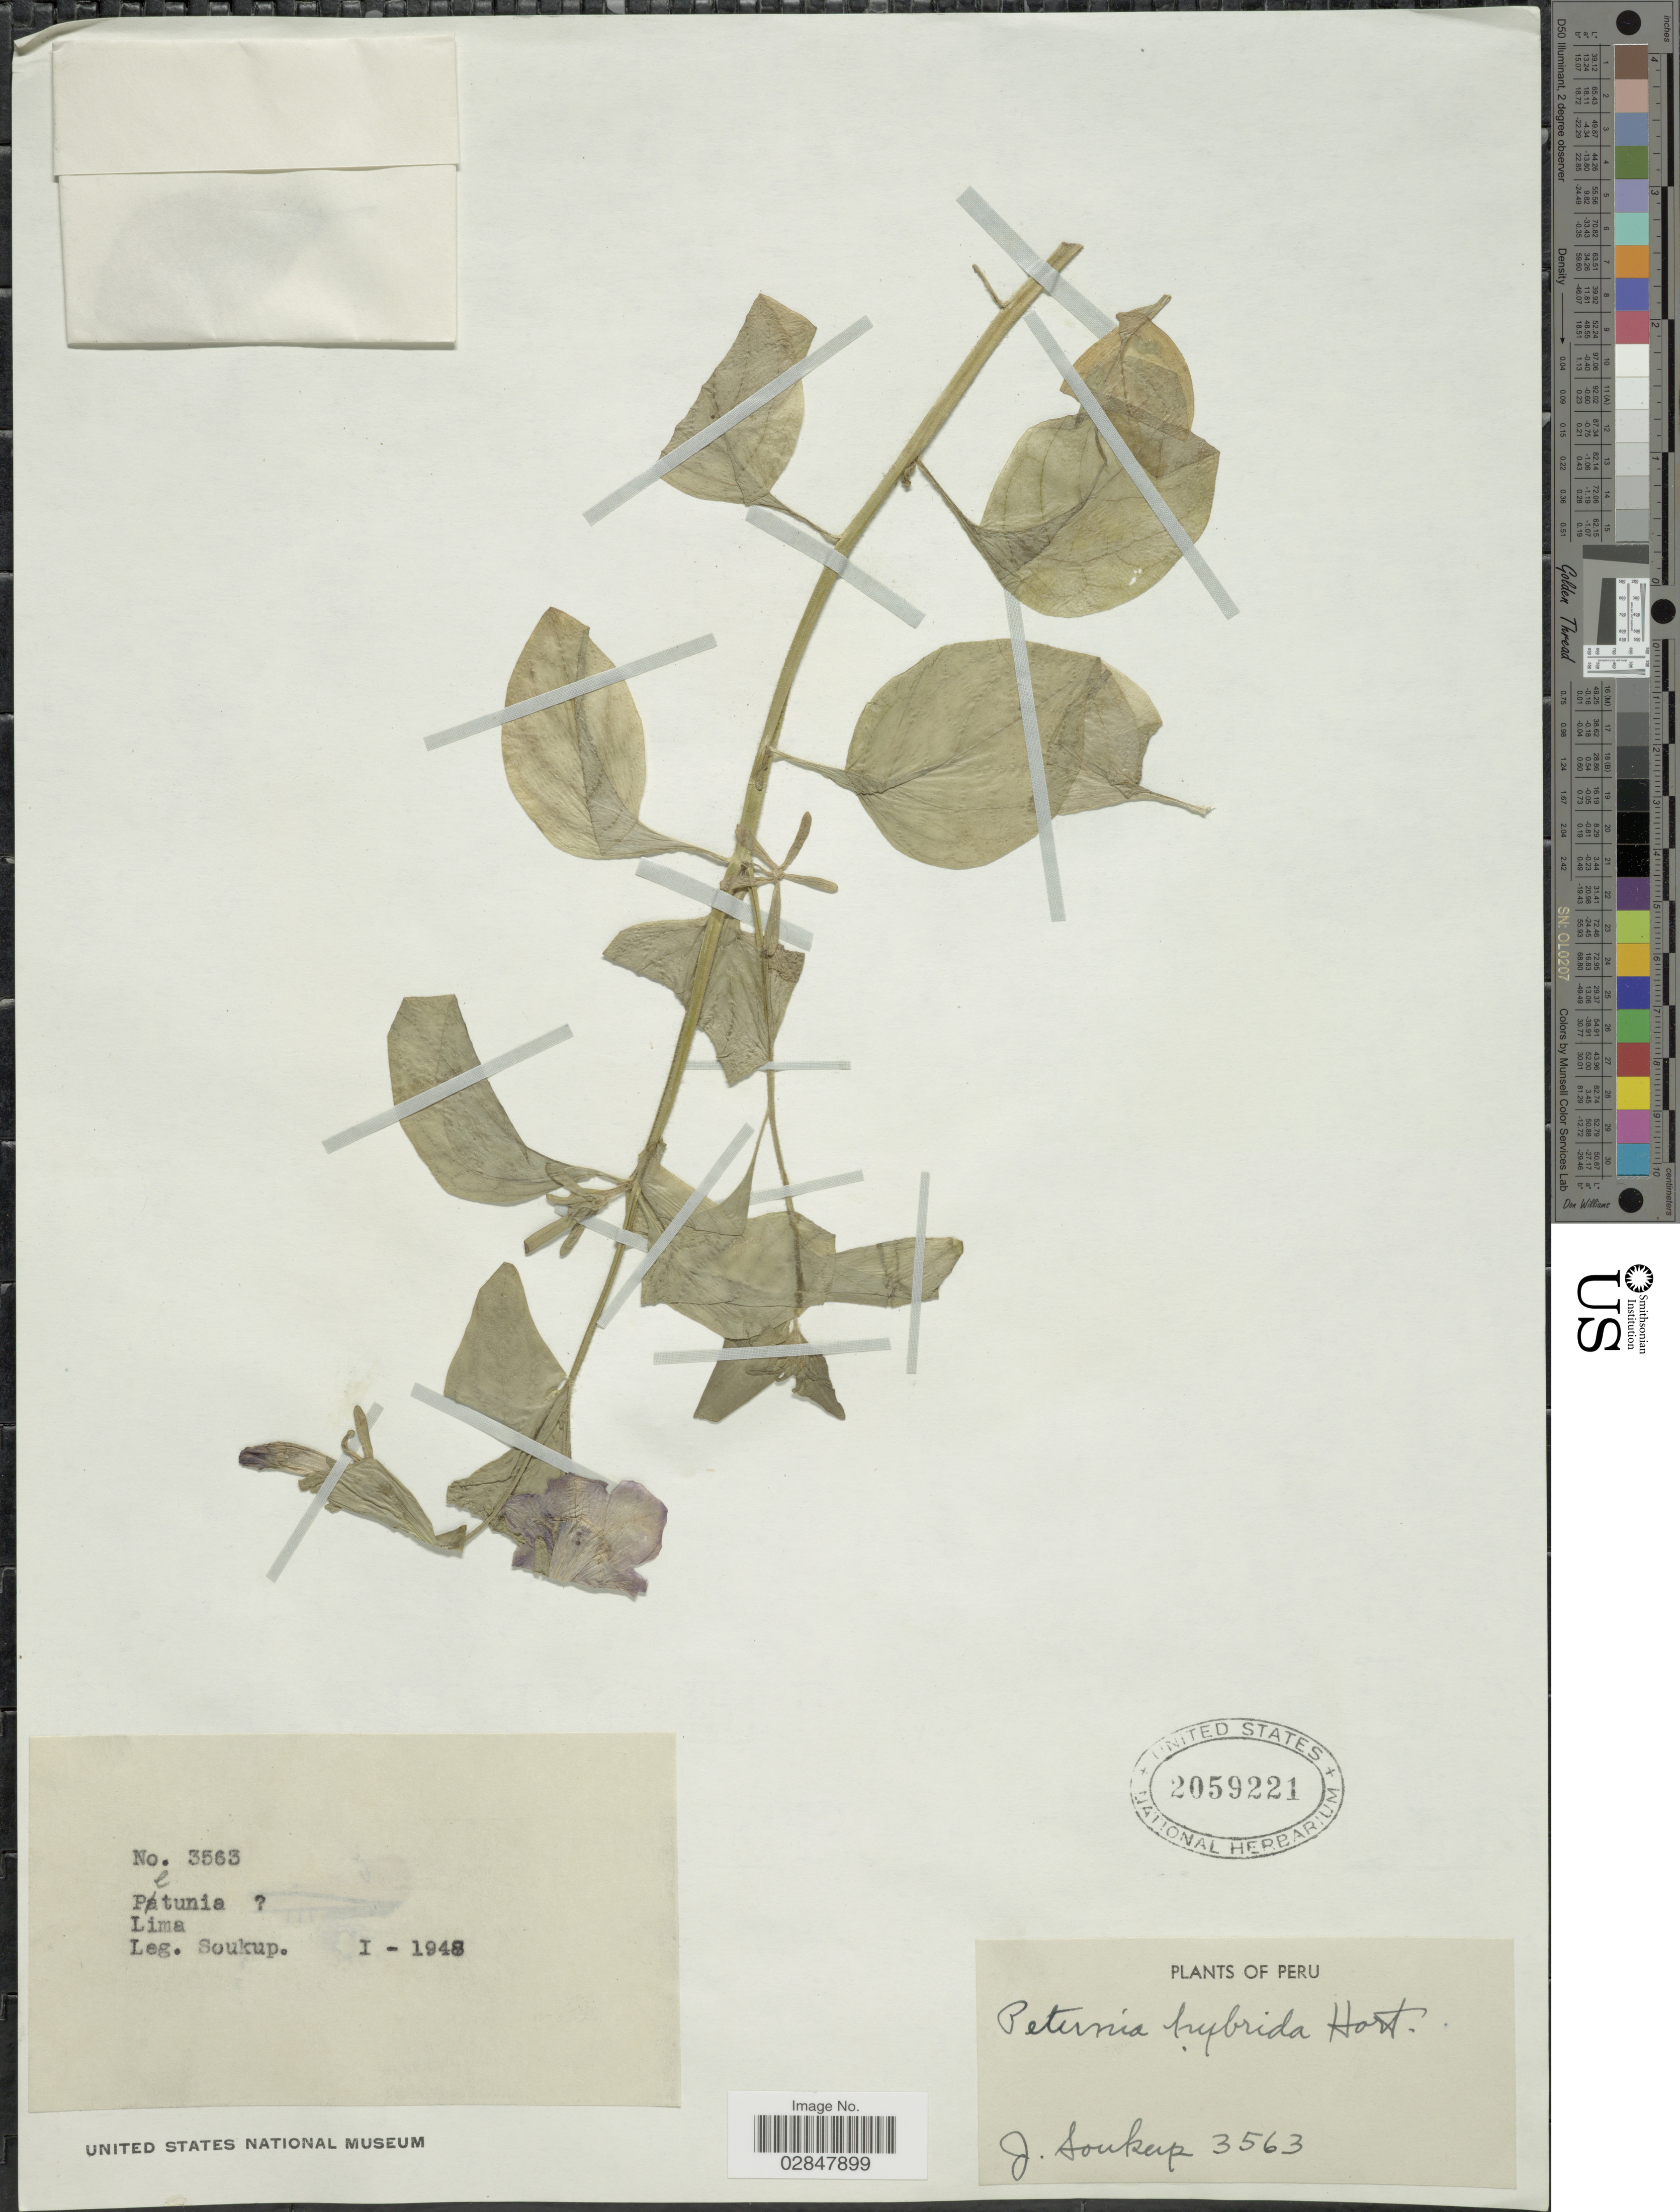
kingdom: Plantae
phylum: Tracheophyta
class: Magnoliopsida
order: Solanales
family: Solanaceae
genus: Petunia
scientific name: Petunia hybrida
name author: E. Vilm.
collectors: J. Soukup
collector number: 3563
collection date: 1948-01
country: Peru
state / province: Lima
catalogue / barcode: US 2059221